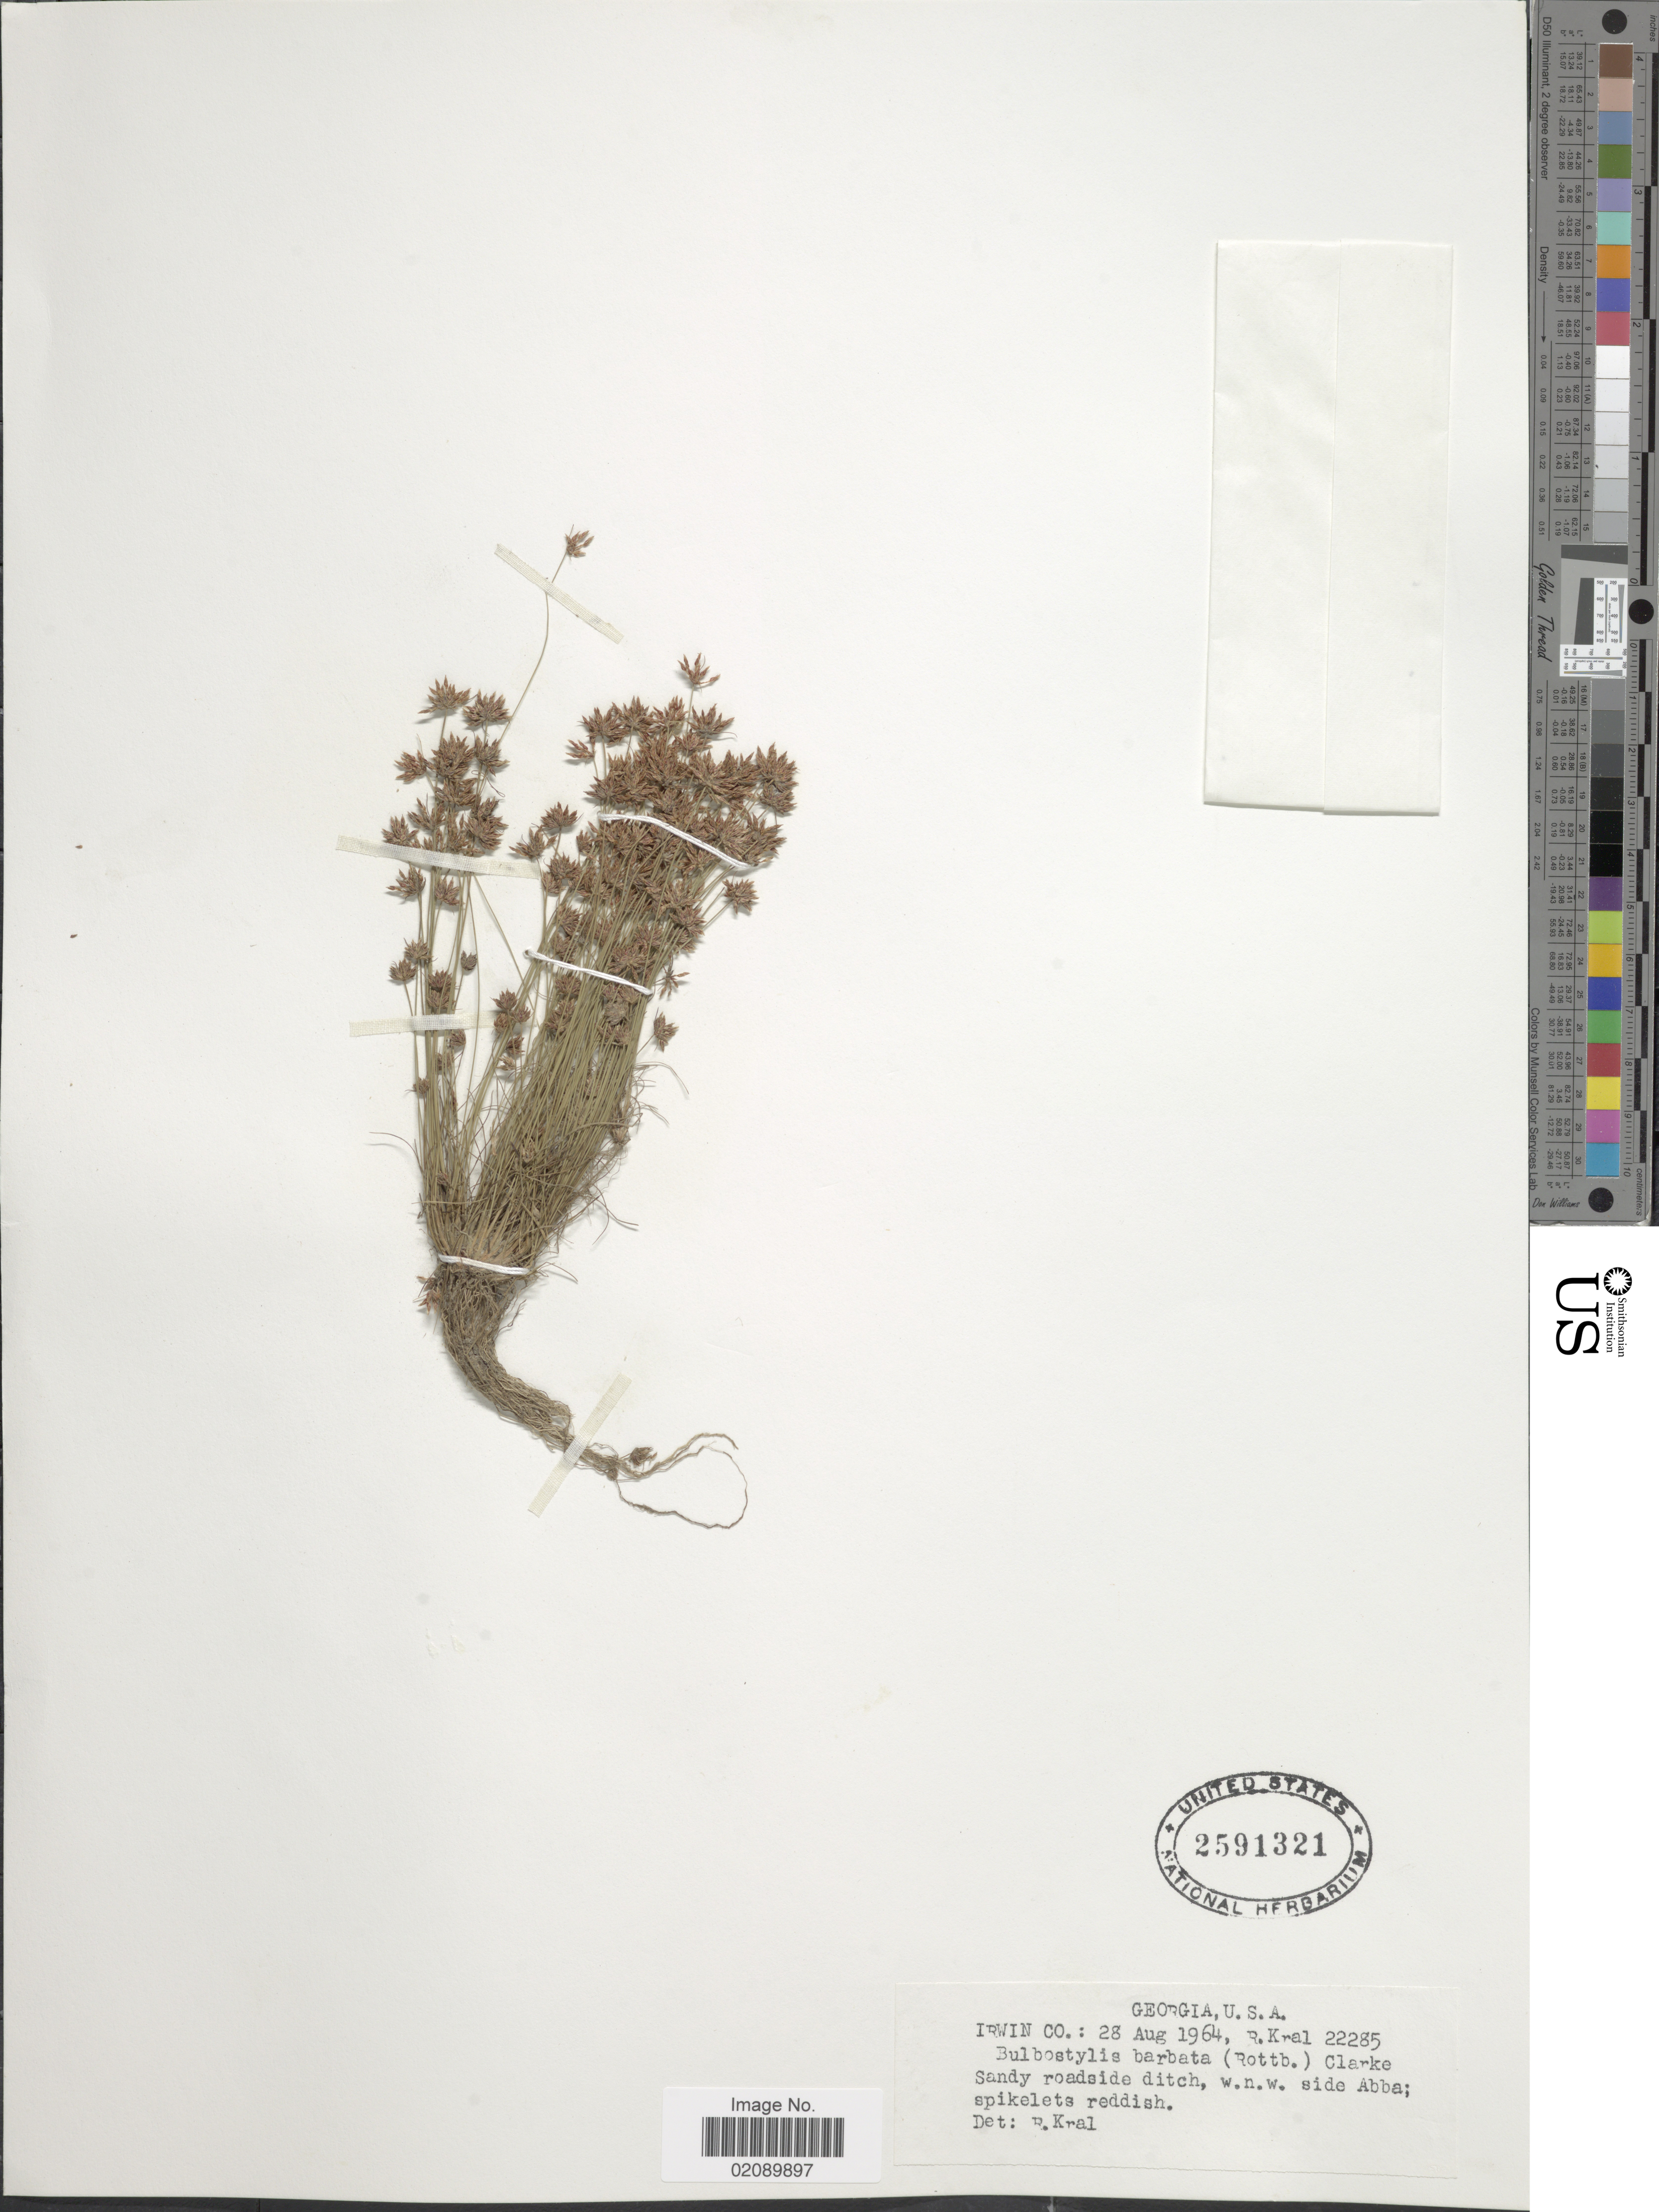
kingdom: Plantae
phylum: Tracheophyta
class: Liliopsida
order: Poales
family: Cyperaceae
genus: Bulbostylis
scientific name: Bulbostylis barbata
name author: (Rottb.) C.B. Clarke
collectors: R. Kral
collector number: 22285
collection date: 1964-08-28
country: United States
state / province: Georgia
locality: Irwin Co. Sandy roadside ditch, w.n.w. side Abba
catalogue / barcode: US 2591321